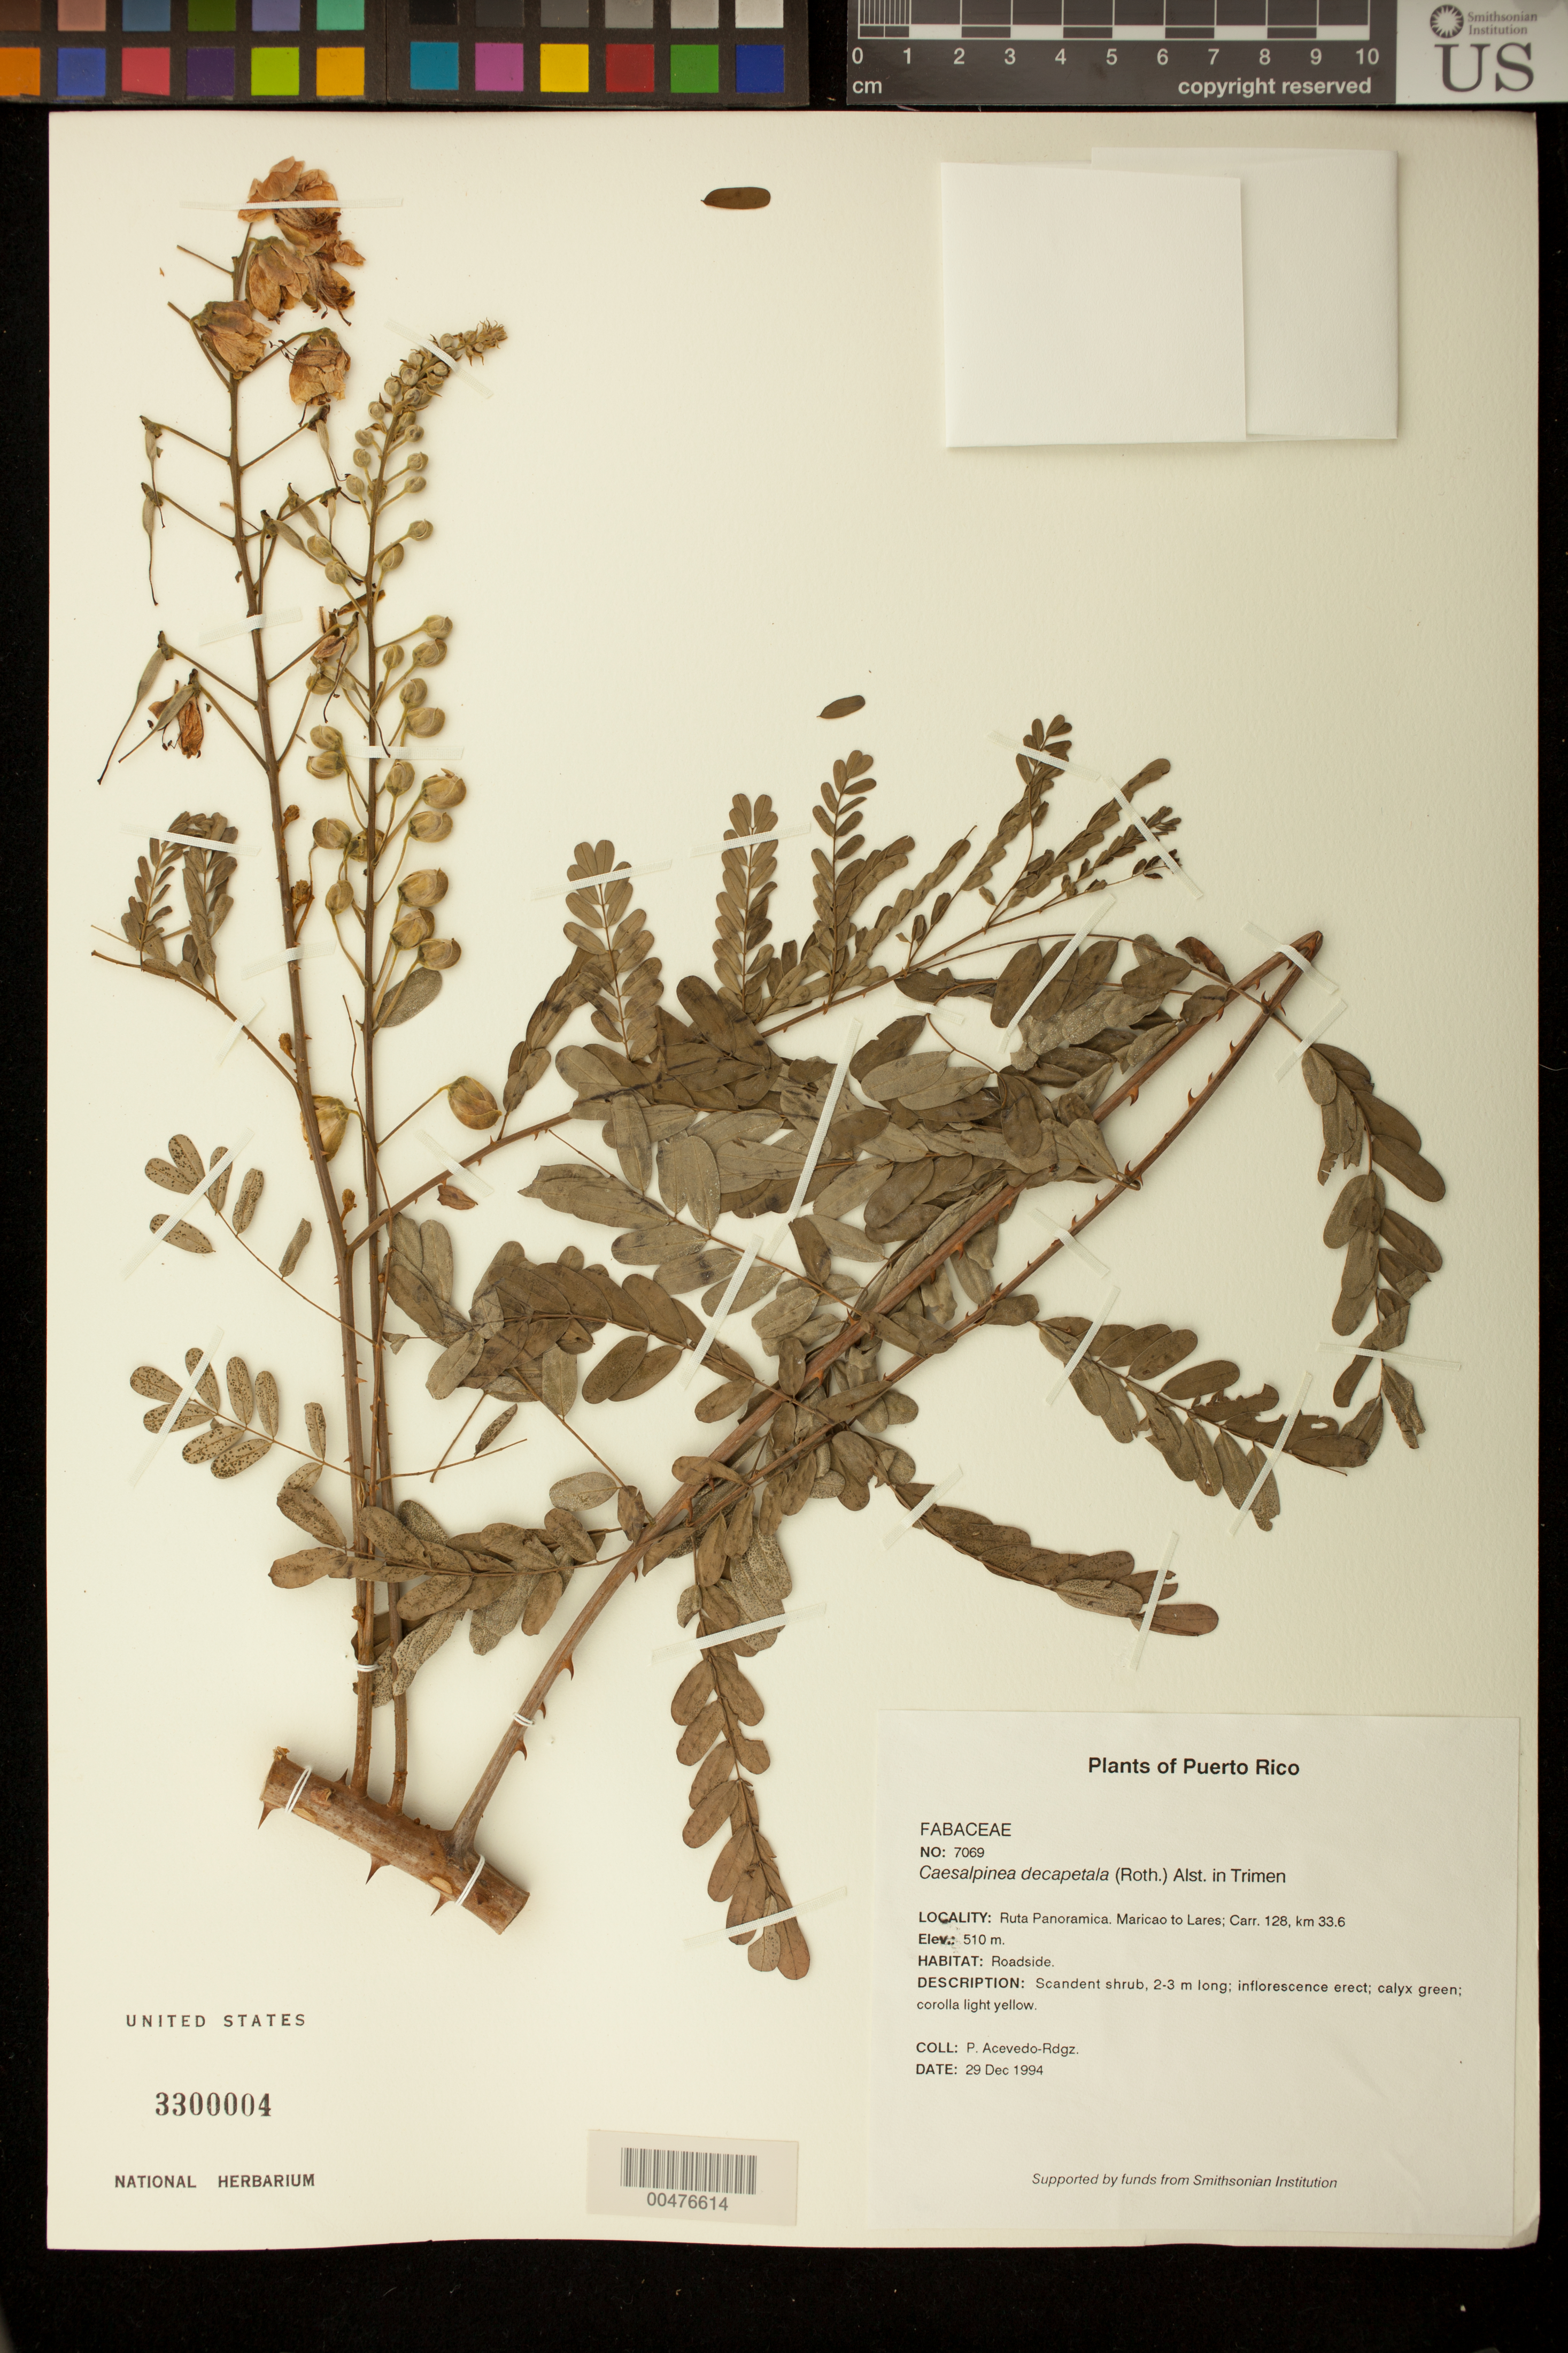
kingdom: Plantae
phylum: Tracheophyta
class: Magnoliopsida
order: Fabales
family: Fabaceae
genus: Biancaea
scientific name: Biancaea decapetala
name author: (Roth) O. Deg.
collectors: P. Acevedo-Rodr.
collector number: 7069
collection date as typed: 29 Dec 1994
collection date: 1994-12-29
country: Puerto Rico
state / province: Maricao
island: Puerto Rico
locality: Ruta Panoramica. Maricao to Lares; Carr. 128, km 33.6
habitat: Roadside.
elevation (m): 510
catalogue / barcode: US 3300004